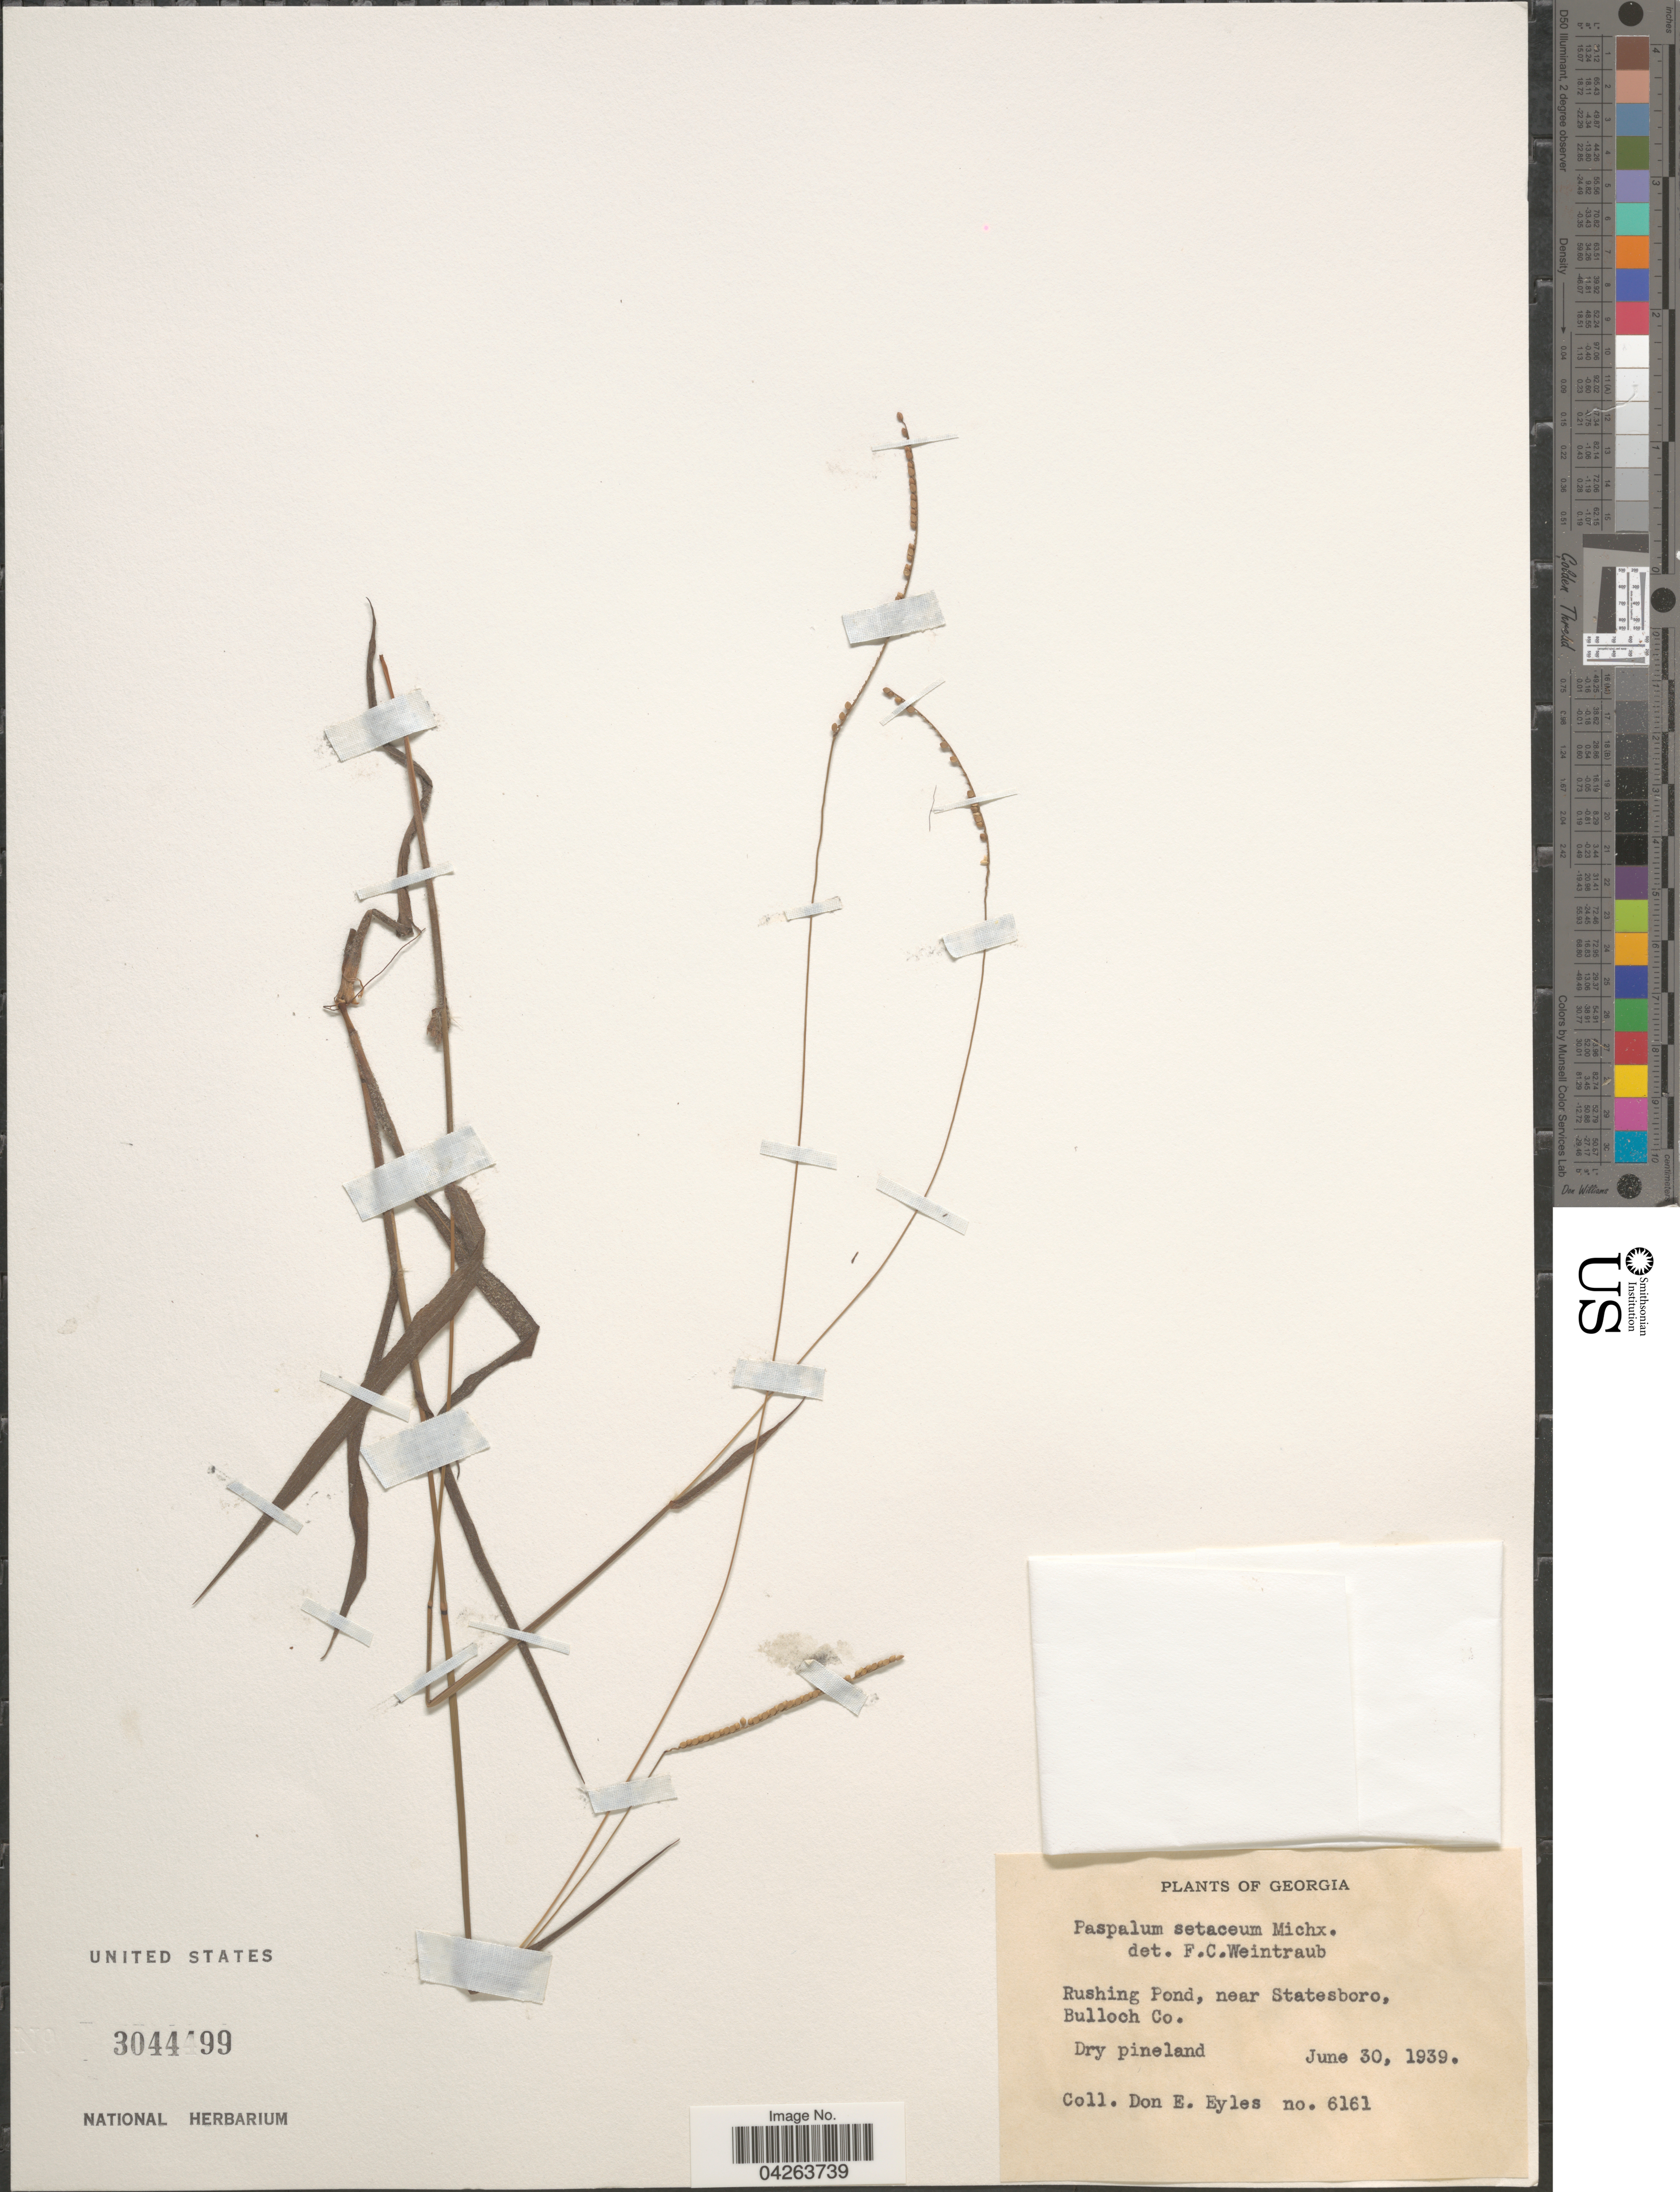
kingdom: Plantae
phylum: Tracheophyta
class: Liliopsida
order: Poales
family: Poaceae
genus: Paspalum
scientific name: Paspalum setaceum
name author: Michx.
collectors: D. Eyles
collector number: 6161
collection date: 1939-06-30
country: United States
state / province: Georgia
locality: Rushing Pond, Near Statesboro, Bulloch Co.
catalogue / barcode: US 3044499